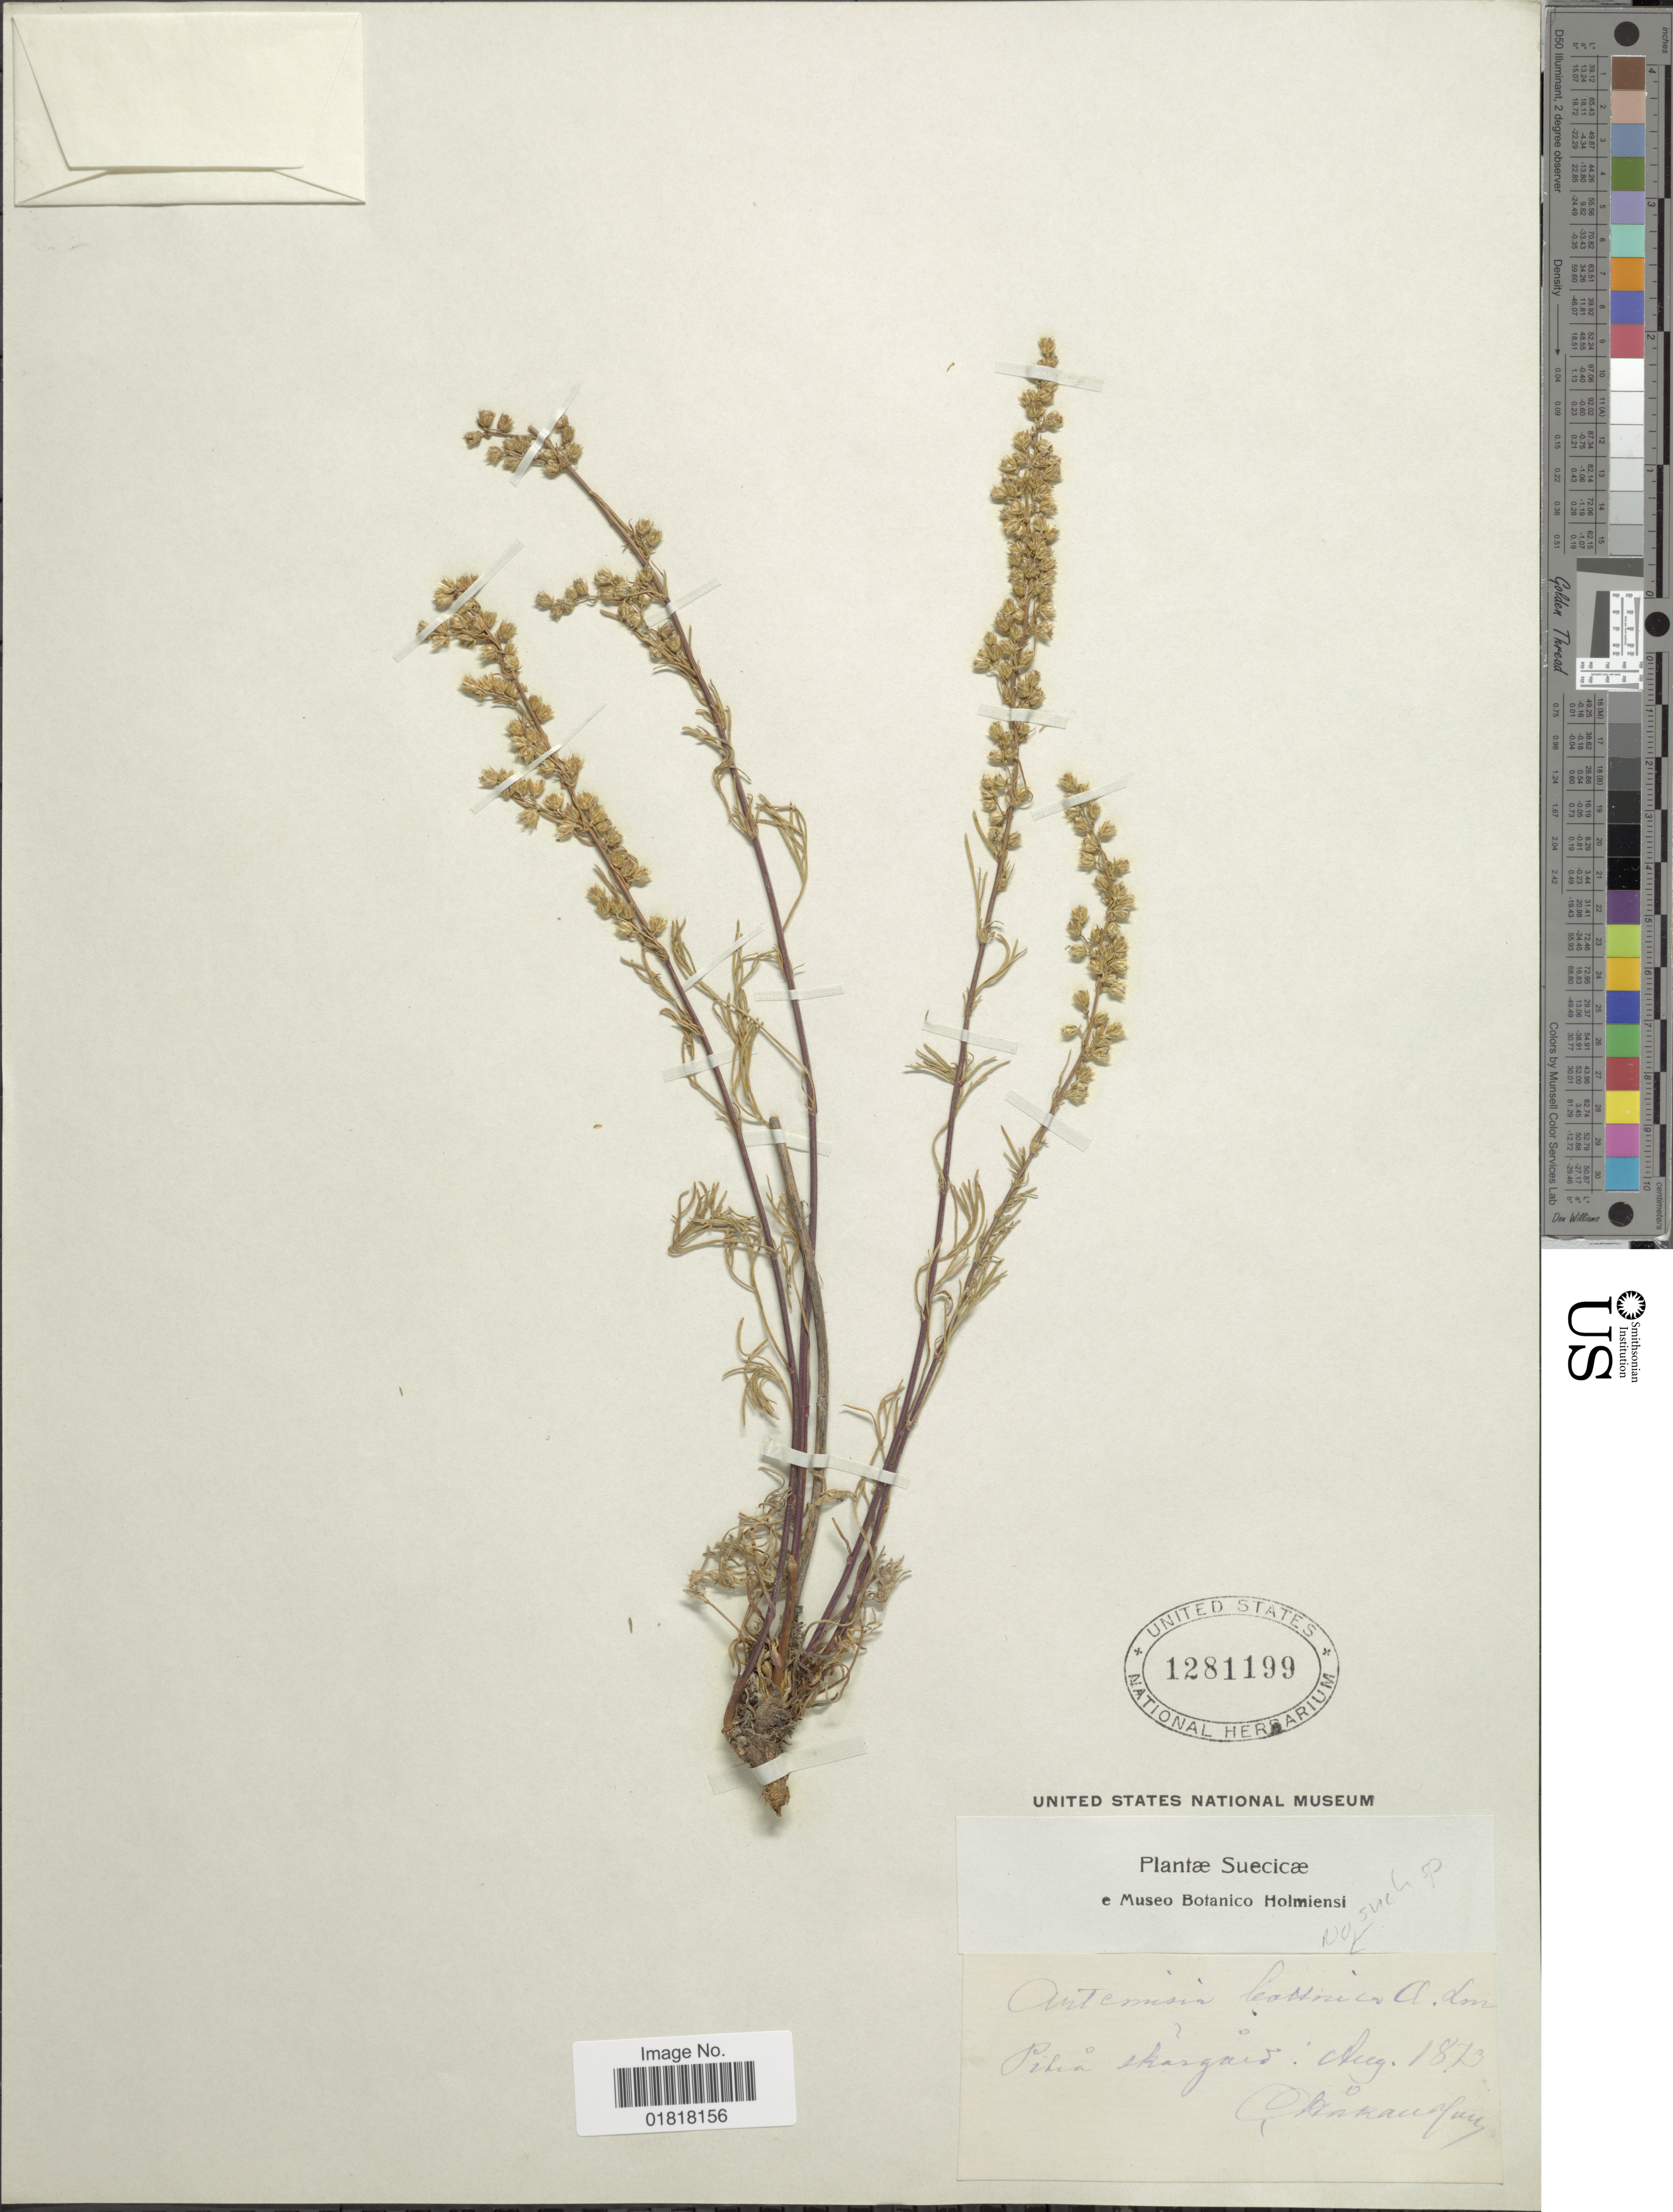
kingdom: Plantae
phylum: Tracheophyta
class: Magnoliopsida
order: Asterales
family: Asteraceae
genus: Artemisia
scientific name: Artemisia sp.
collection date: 1873-08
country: Switzerland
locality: Pikå Ekasgåid [interpreted]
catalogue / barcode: US 1281199